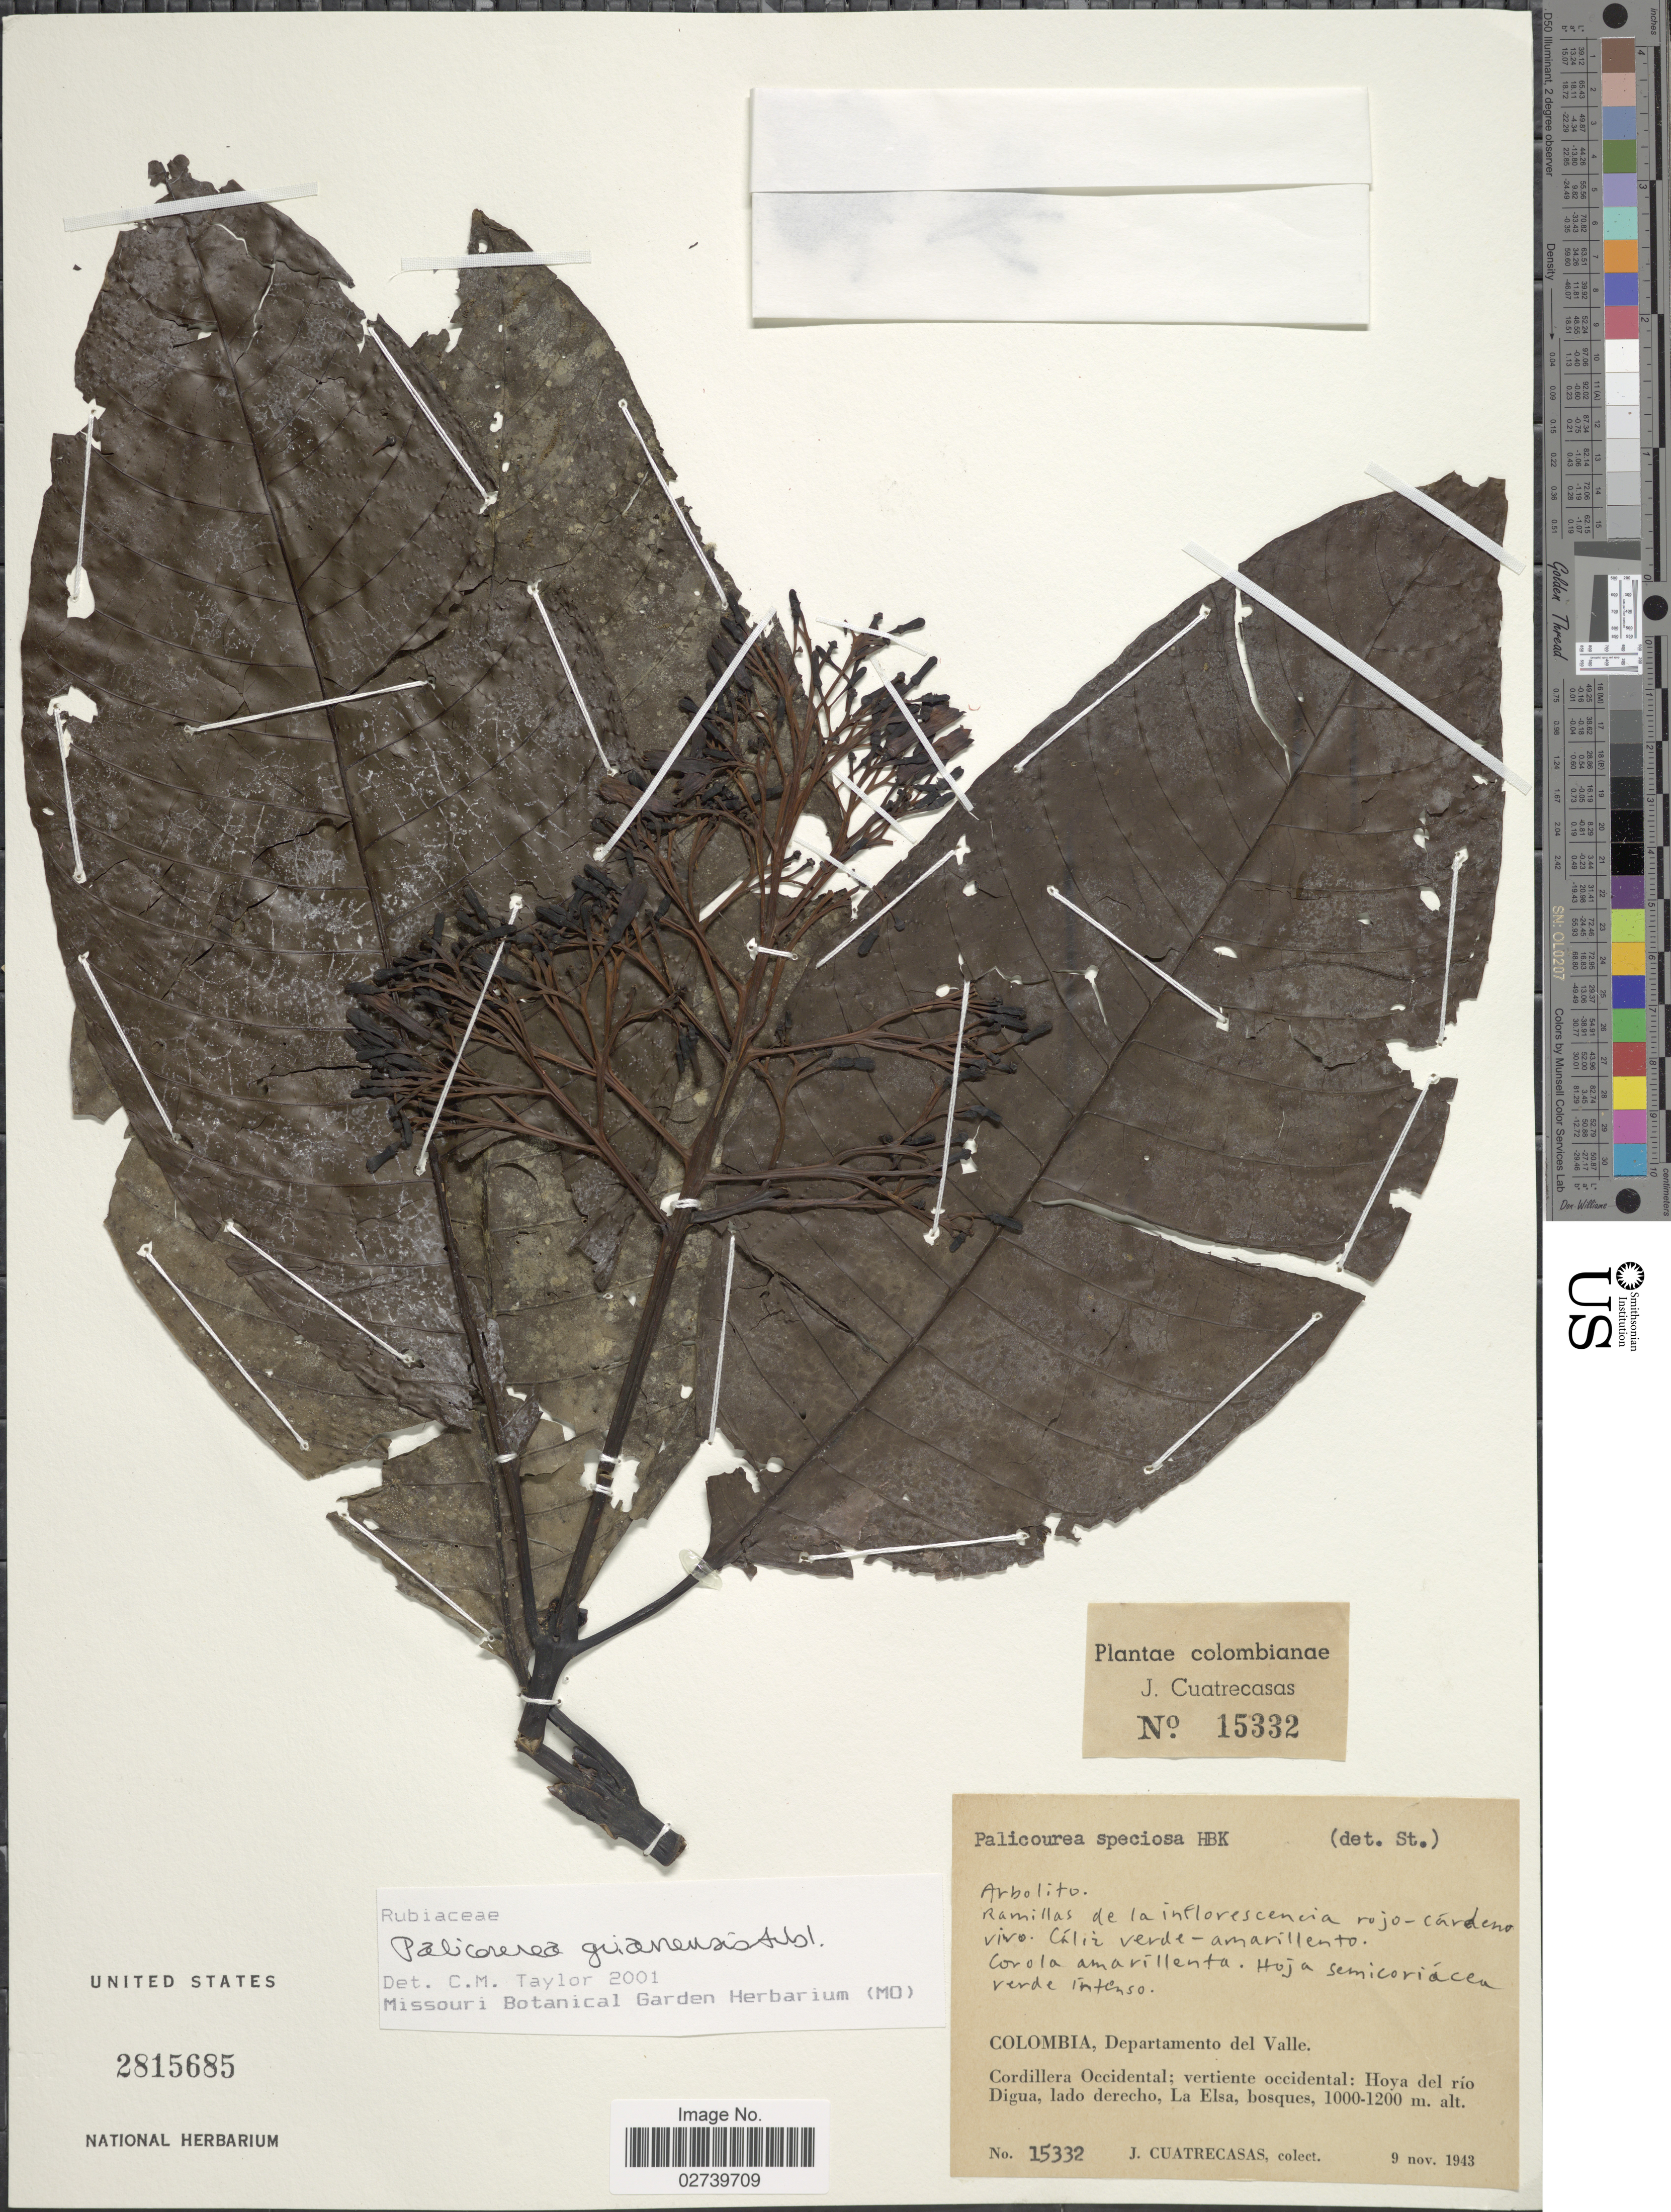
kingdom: Plantae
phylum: Tracheophyta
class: Magnoliopsida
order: Gentianales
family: Rubiaceae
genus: Palicourea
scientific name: Palicourea guianensis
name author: Aubl.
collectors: J. Cuatrecasas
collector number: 15332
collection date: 1943-11-09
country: Colombia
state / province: Valle del Cauca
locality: Departamento del Valle. Cordillera Occidental; vertiente occidental: Hoya del río Digua, lado derecho, La Elsa, bosques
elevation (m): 1000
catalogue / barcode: US 2815685